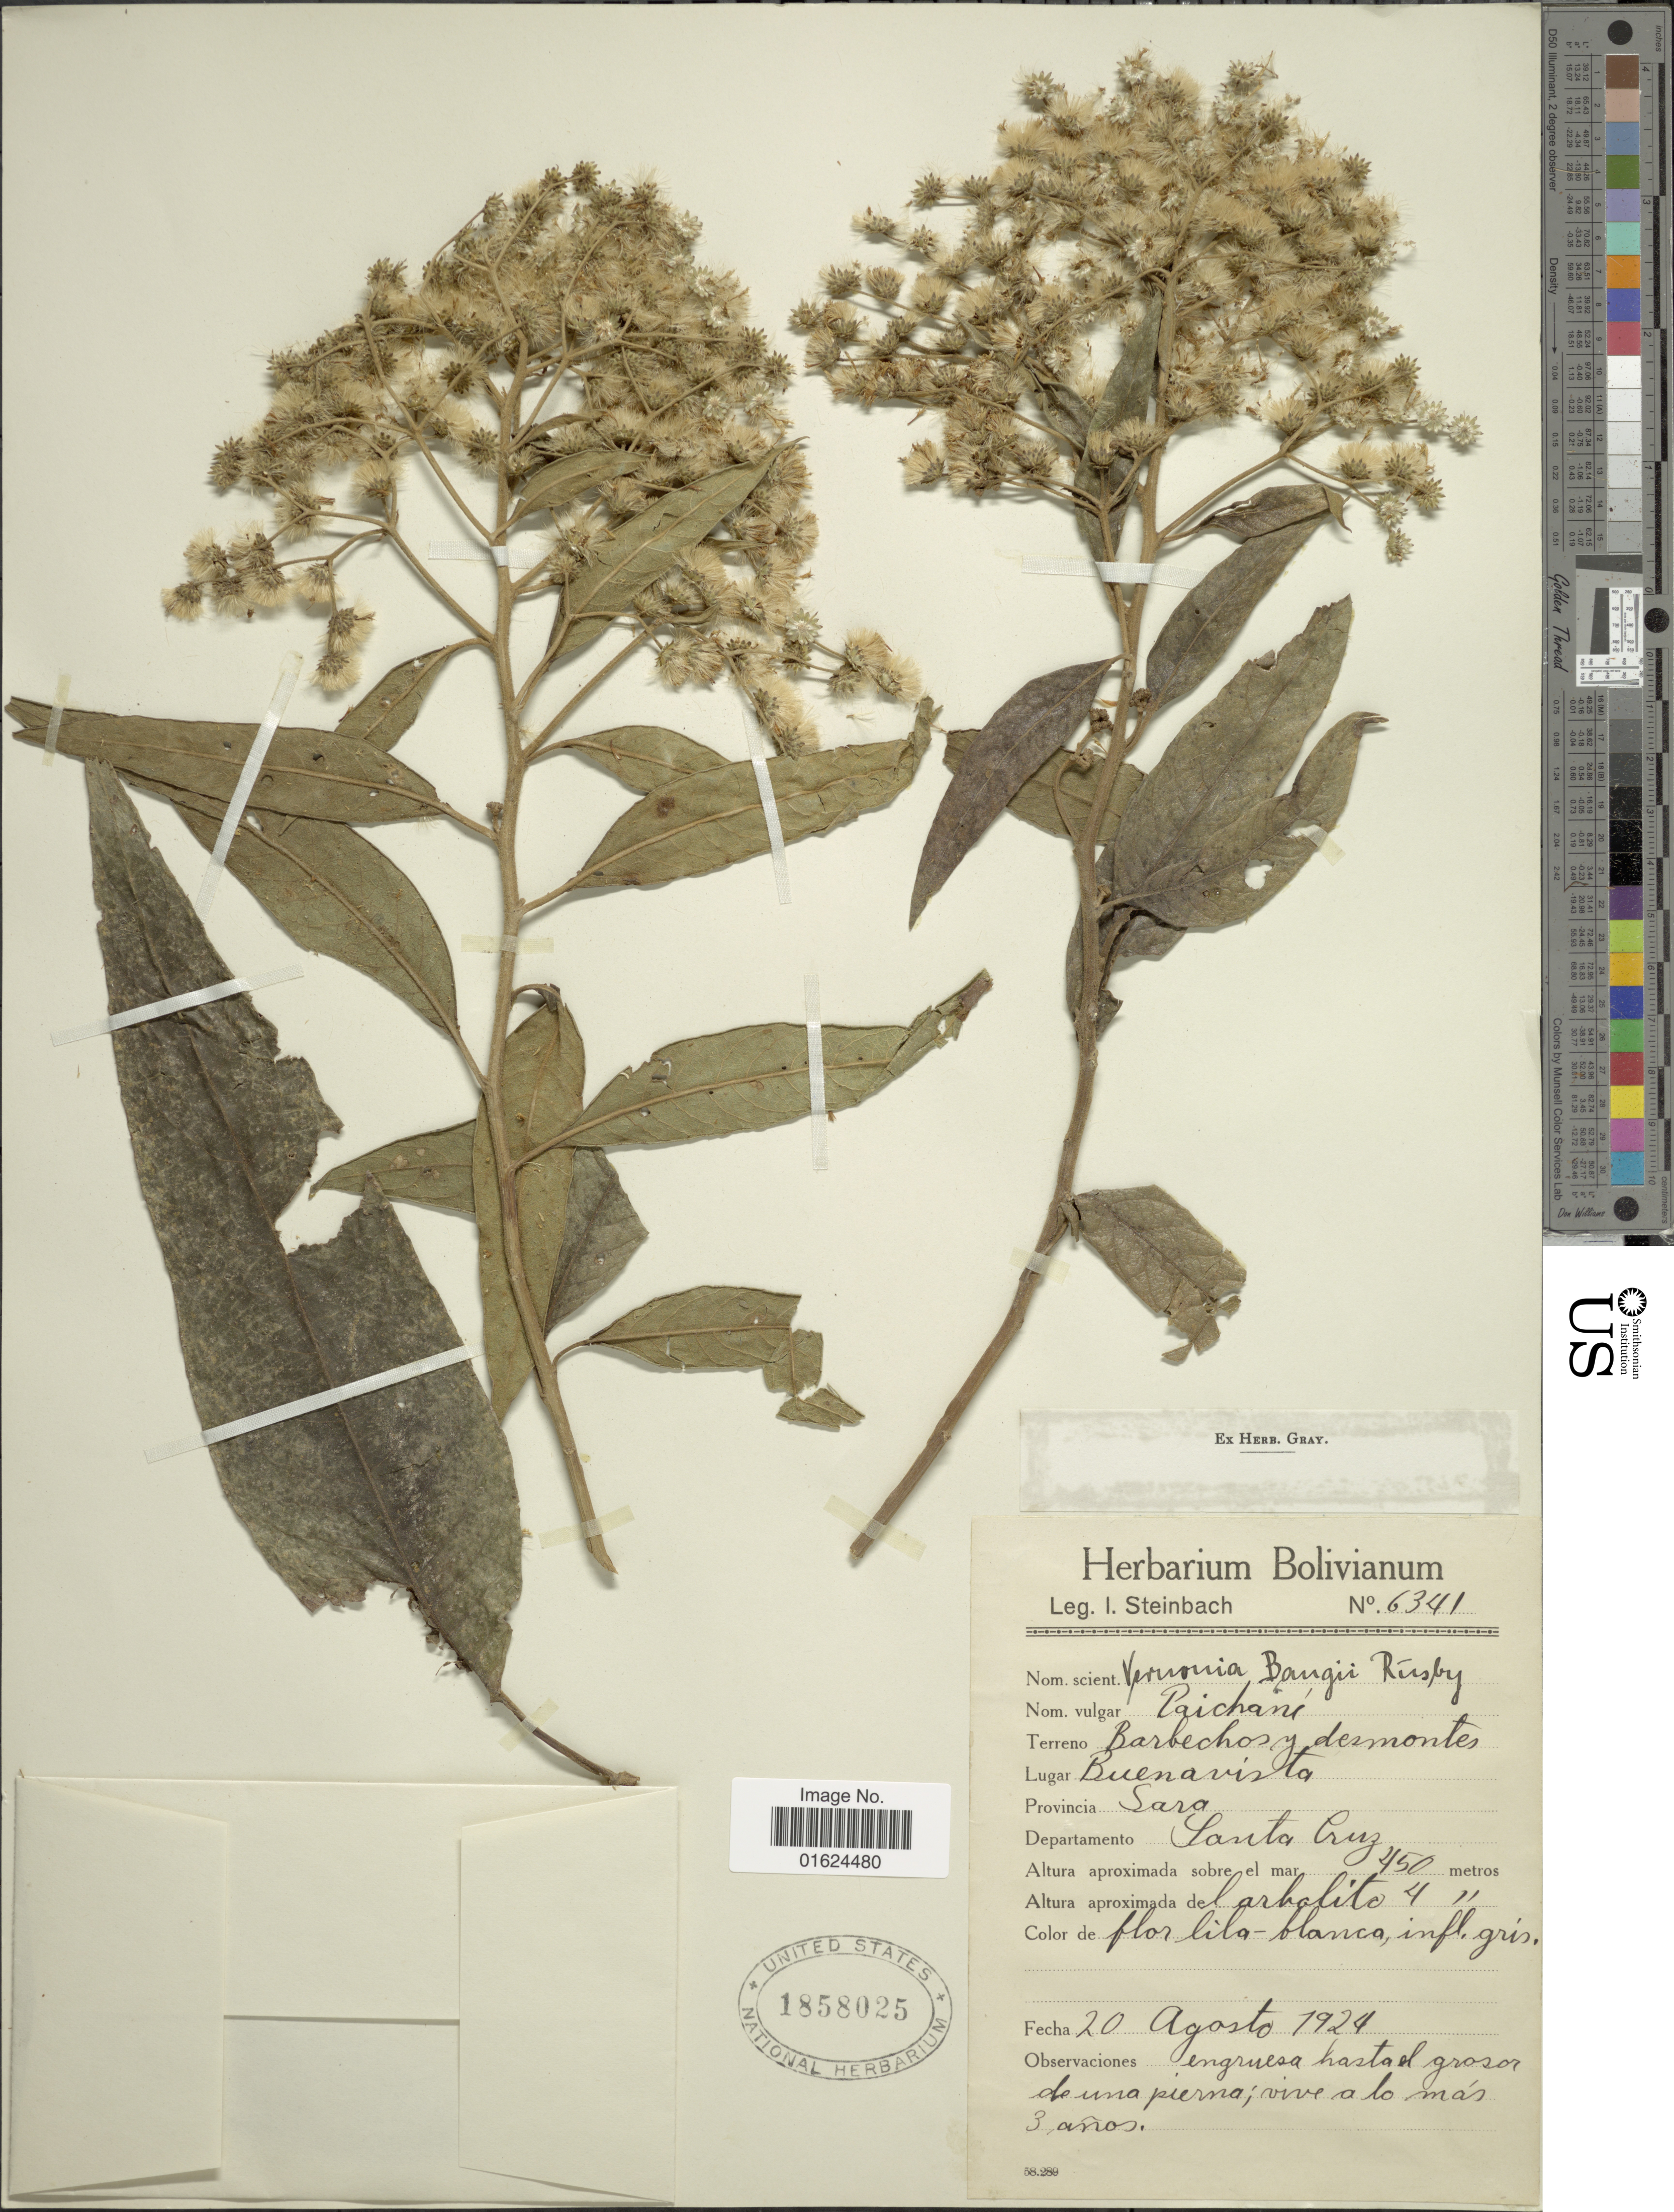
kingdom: Plantae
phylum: Tracheophyta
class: Magnoliopsida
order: Asterales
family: Asteraceae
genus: Vernonanthura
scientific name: Vernonanthura patens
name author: (Kunth) H. Rob.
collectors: I. Steinbach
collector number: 6341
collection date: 1924-08-20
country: Bolivia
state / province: Santa Cruz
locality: Buena Vista, Departamento Santa Cruz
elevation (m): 450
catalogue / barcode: US 1858025